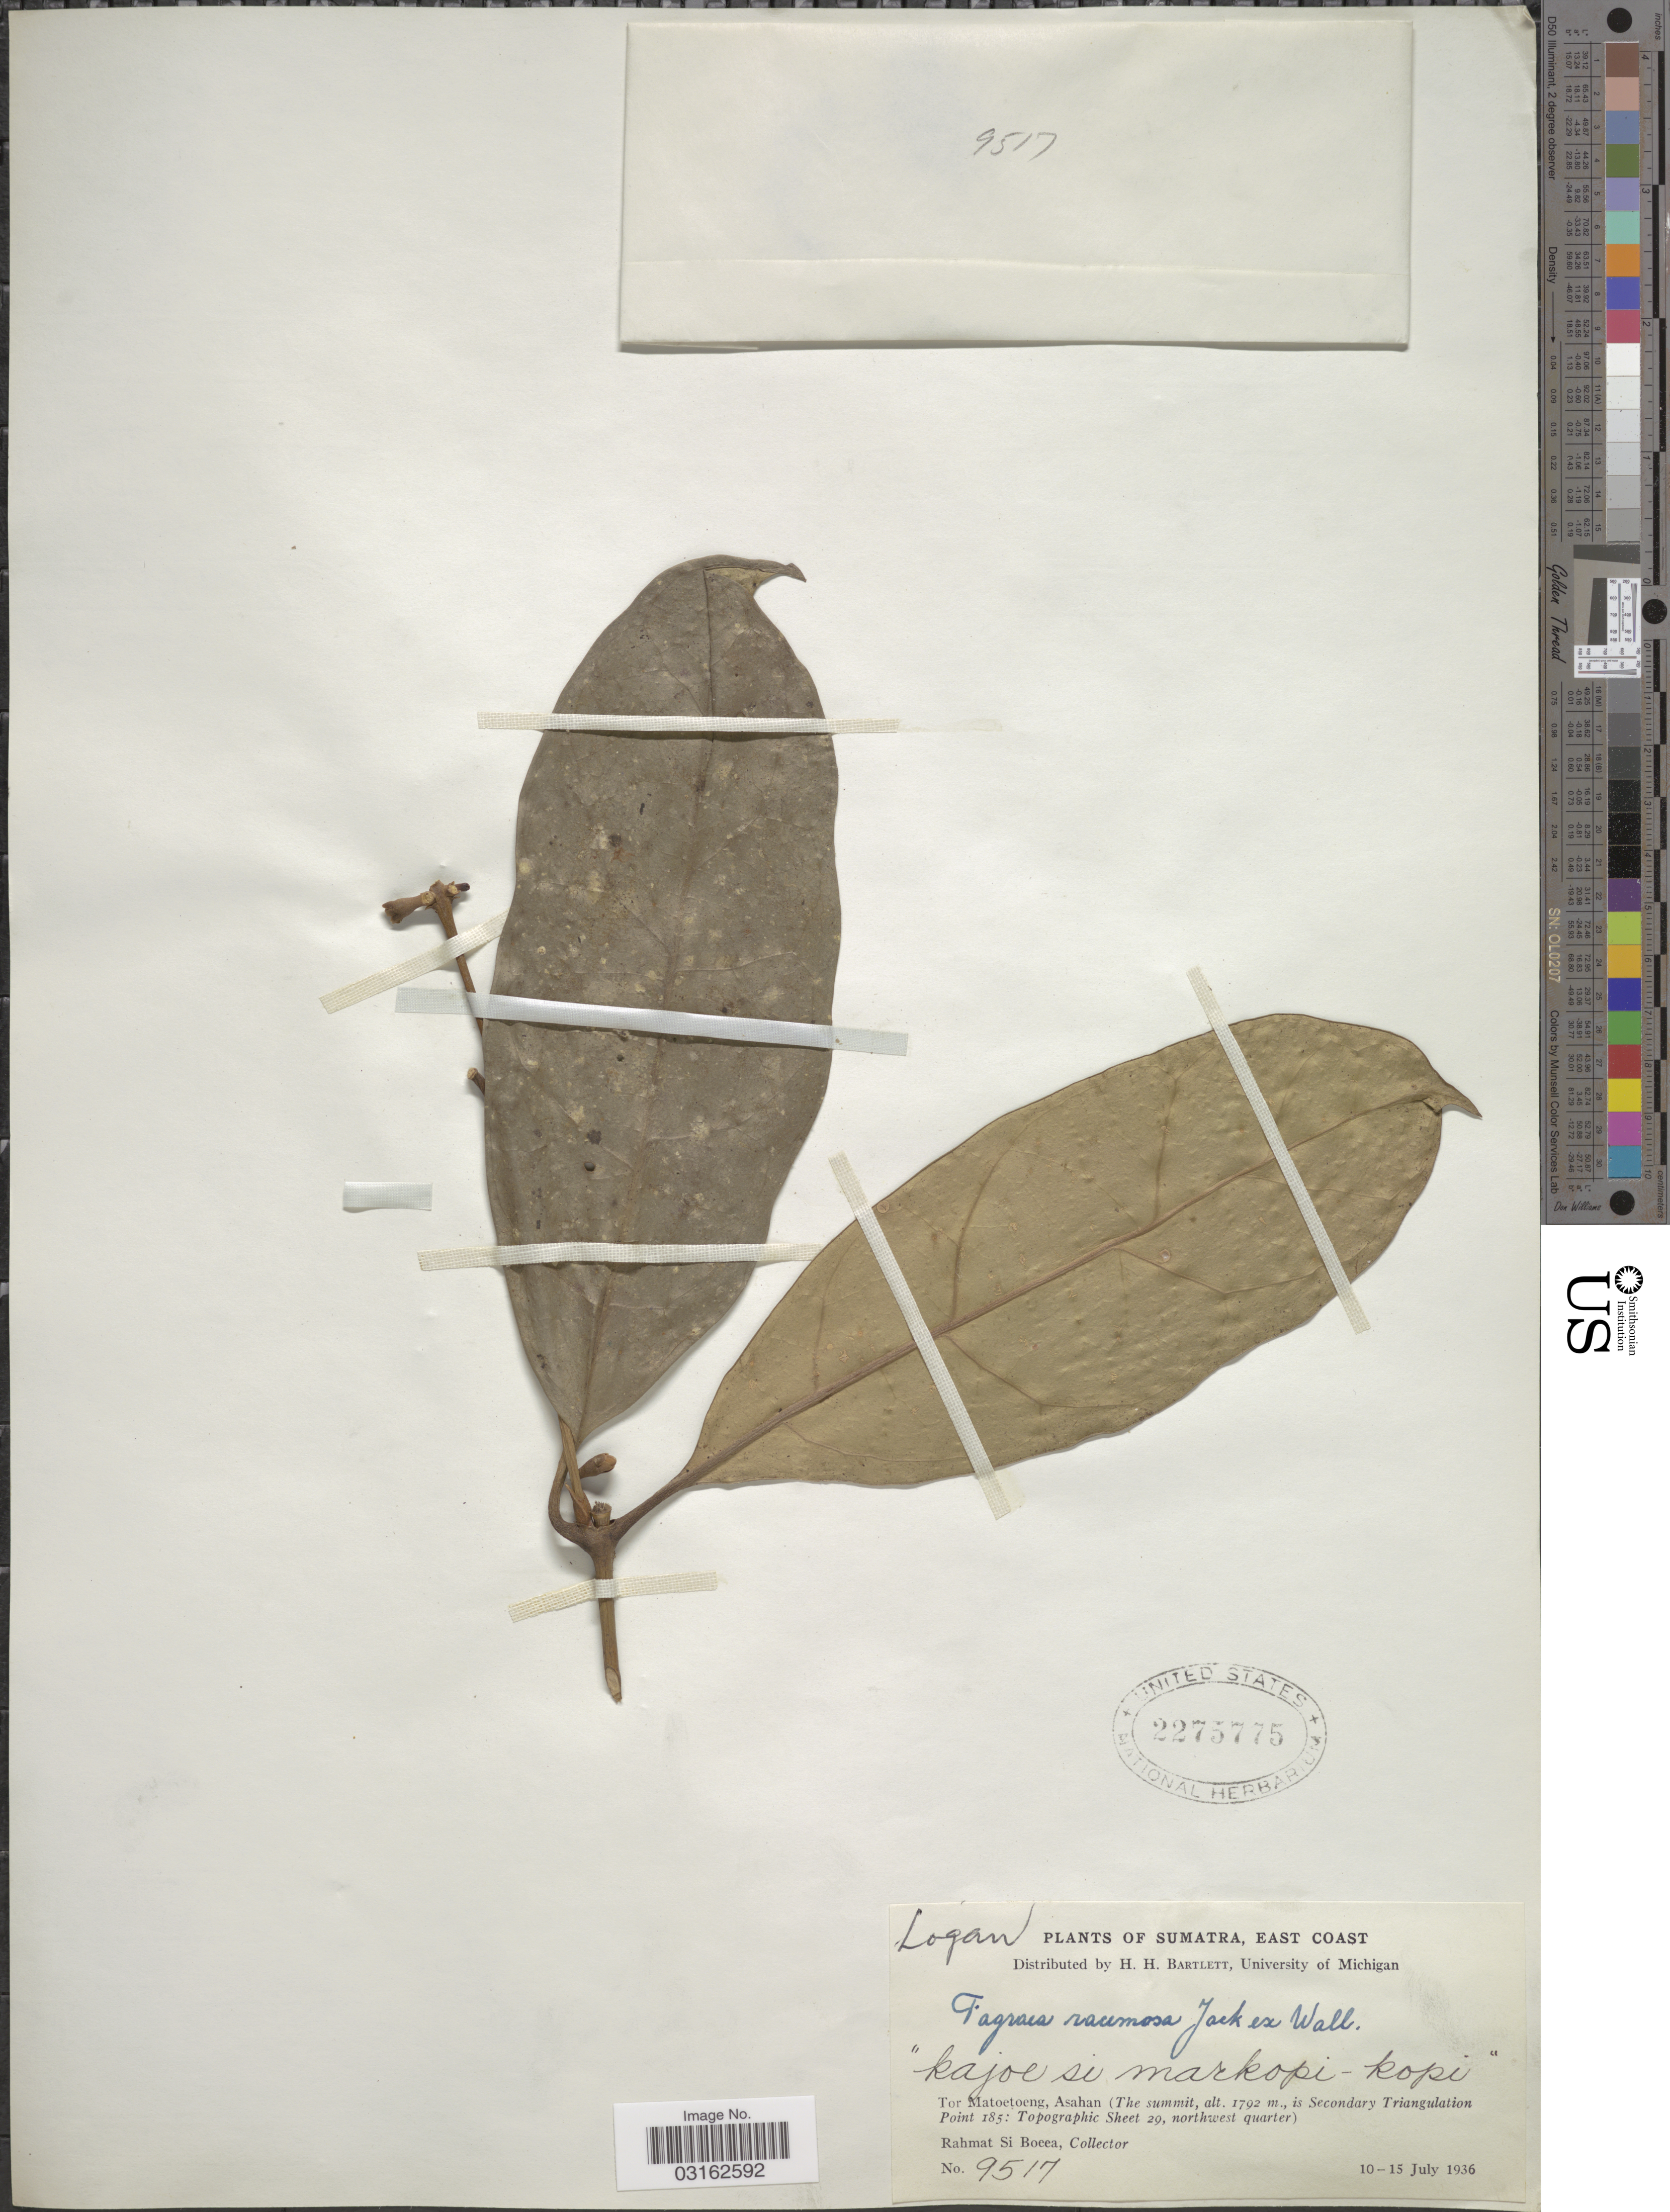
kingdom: Plantae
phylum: Tracheophyta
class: Magnoliopsida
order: Gentianales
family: Gentianaceae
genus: Fagraea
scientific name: Fagraea racemosa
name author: Jack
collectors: Rahmat Si Boeea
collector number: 9517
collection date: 1936-07-10/1936-07-15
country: Indonesia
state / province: Sumatra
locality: East Coast. Tor Matoetoeng, Asahan (The summit, is Secondary Triangulation Point 185: Topographic Sheet 29, northwest quarter).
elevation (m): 1792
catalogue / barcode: US 2275775